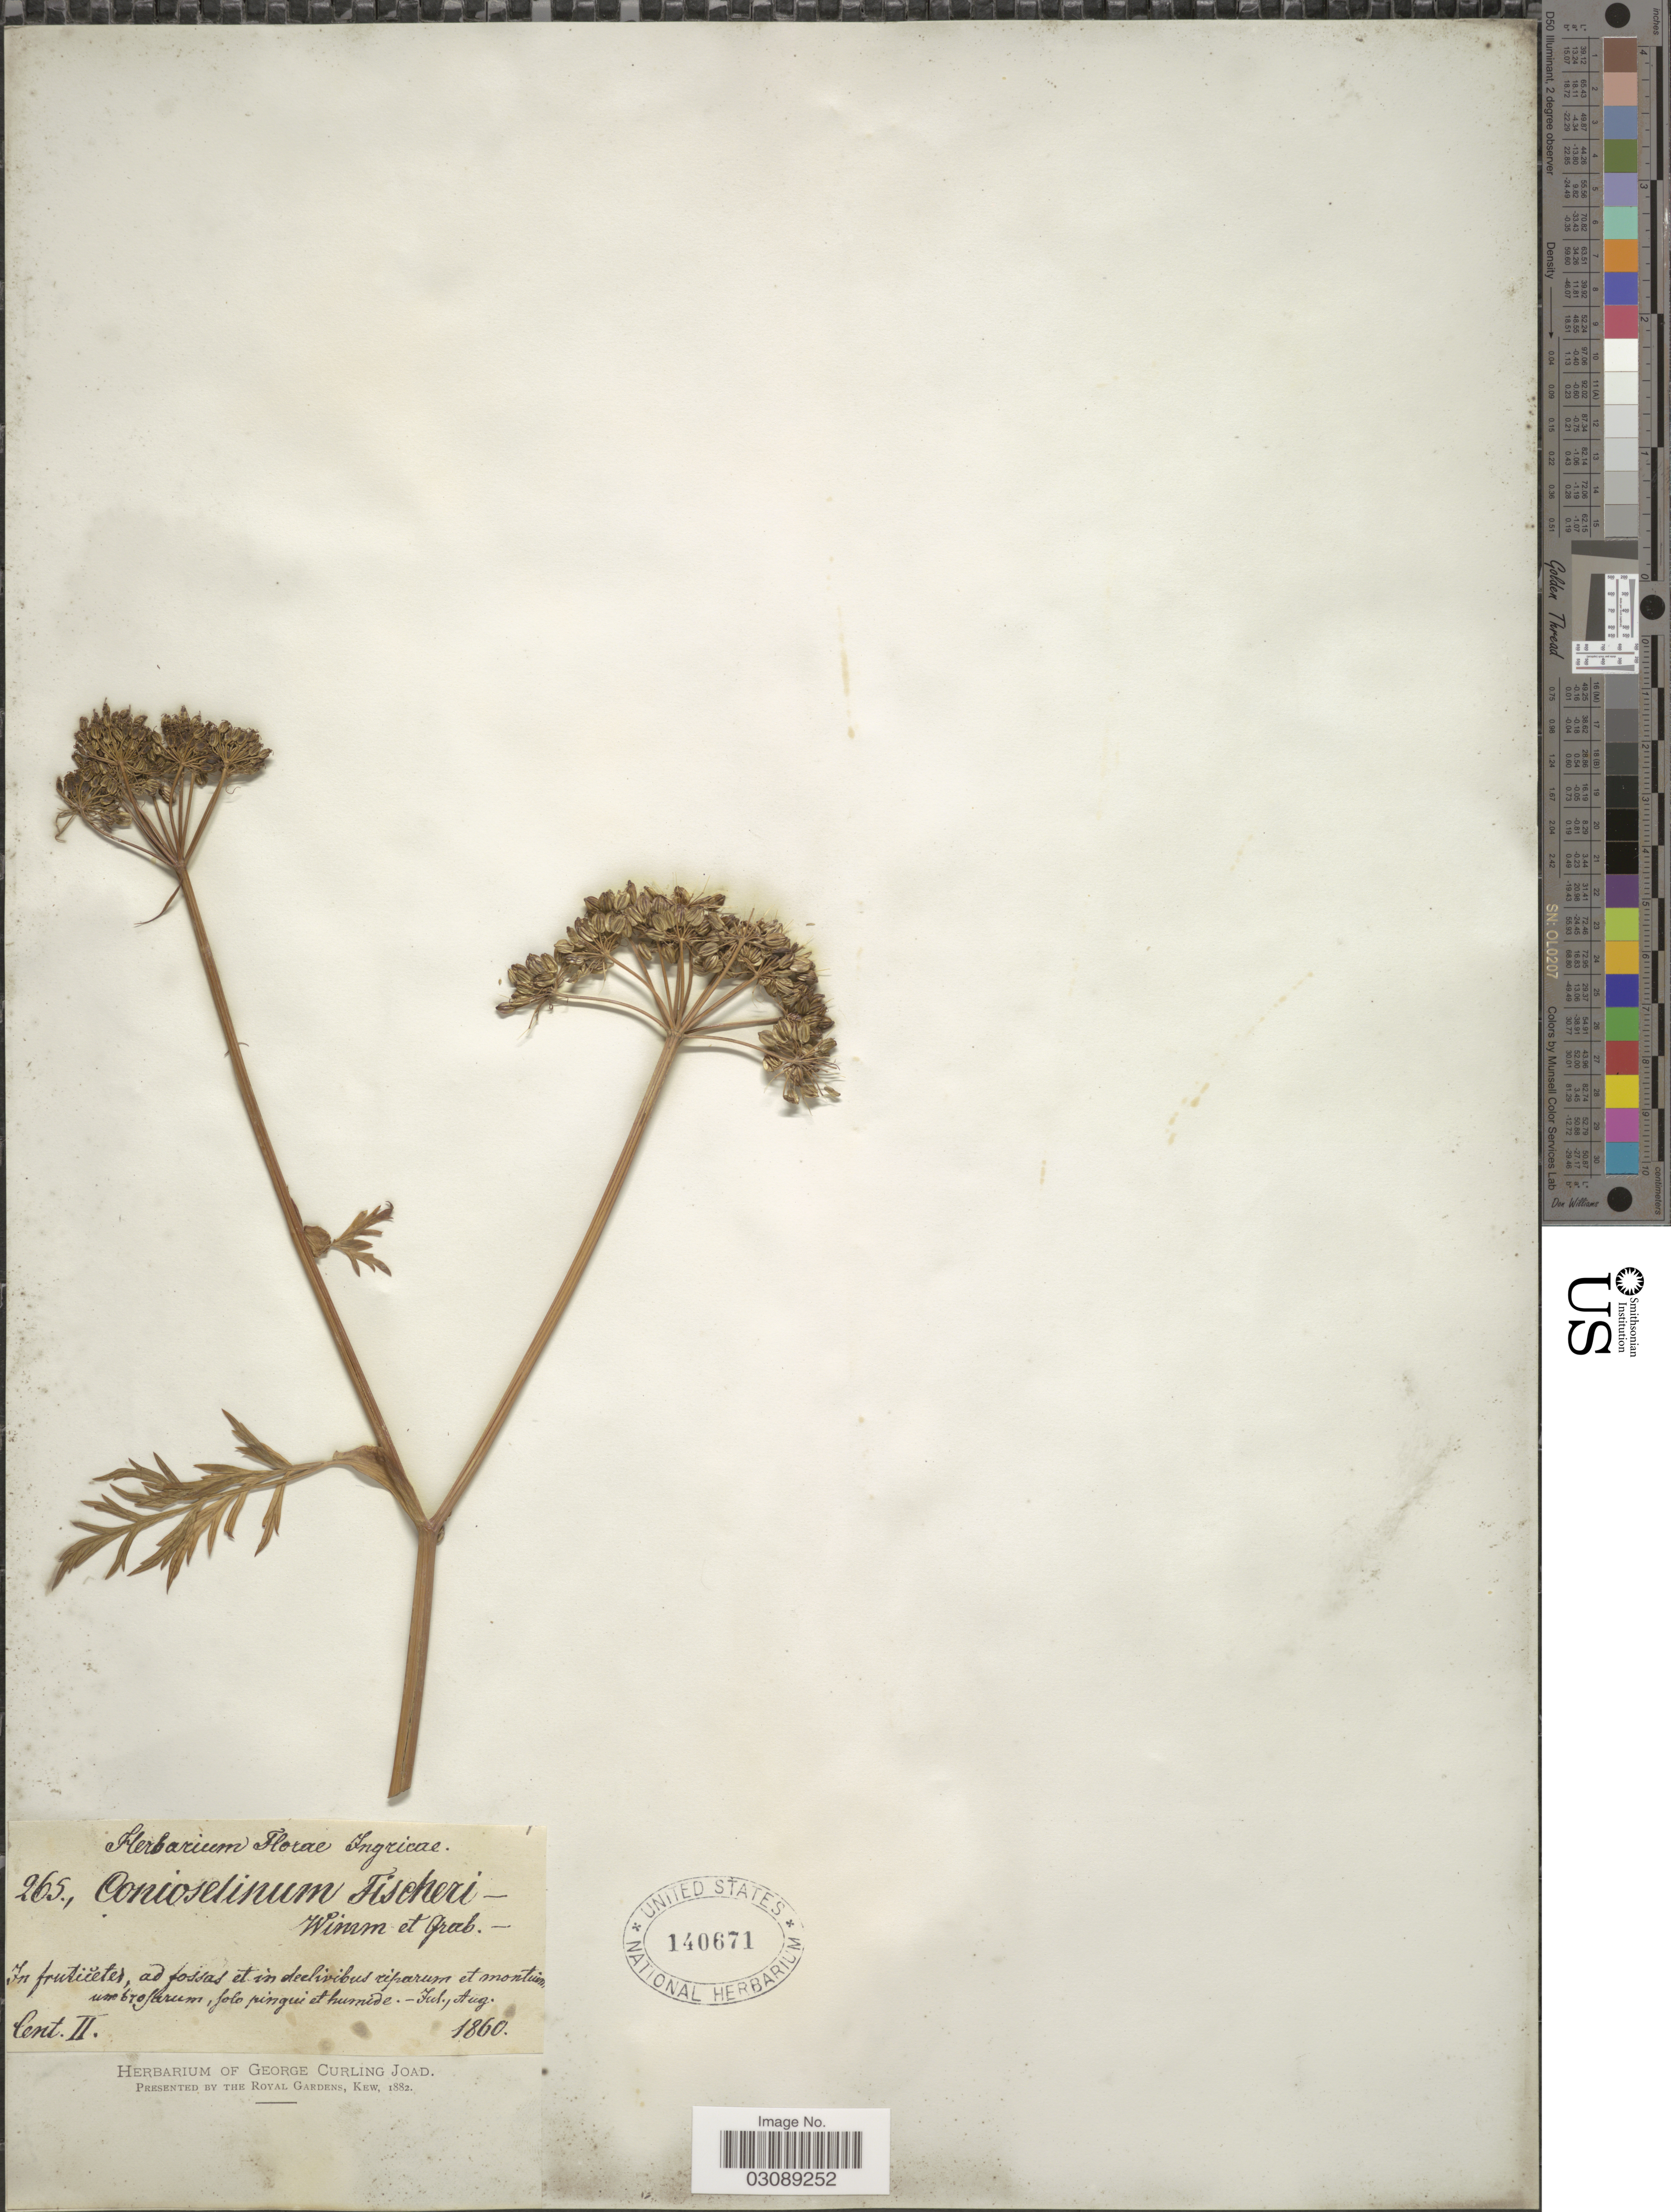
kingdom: Plantae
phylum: Tracheophyta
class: Magnoliopsida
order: Apiales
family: Apiaceae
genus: Ligusticum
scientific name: Ligusticum fischeri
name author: D. Dietr.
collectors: ex herb. Florae Ingricae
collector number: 265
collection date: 1860-07/1860-08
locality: In fruticetes, ad fossias et in declivibus reparum et montium, umbrosarum, solo pingui et humide.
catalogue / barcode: US 140671